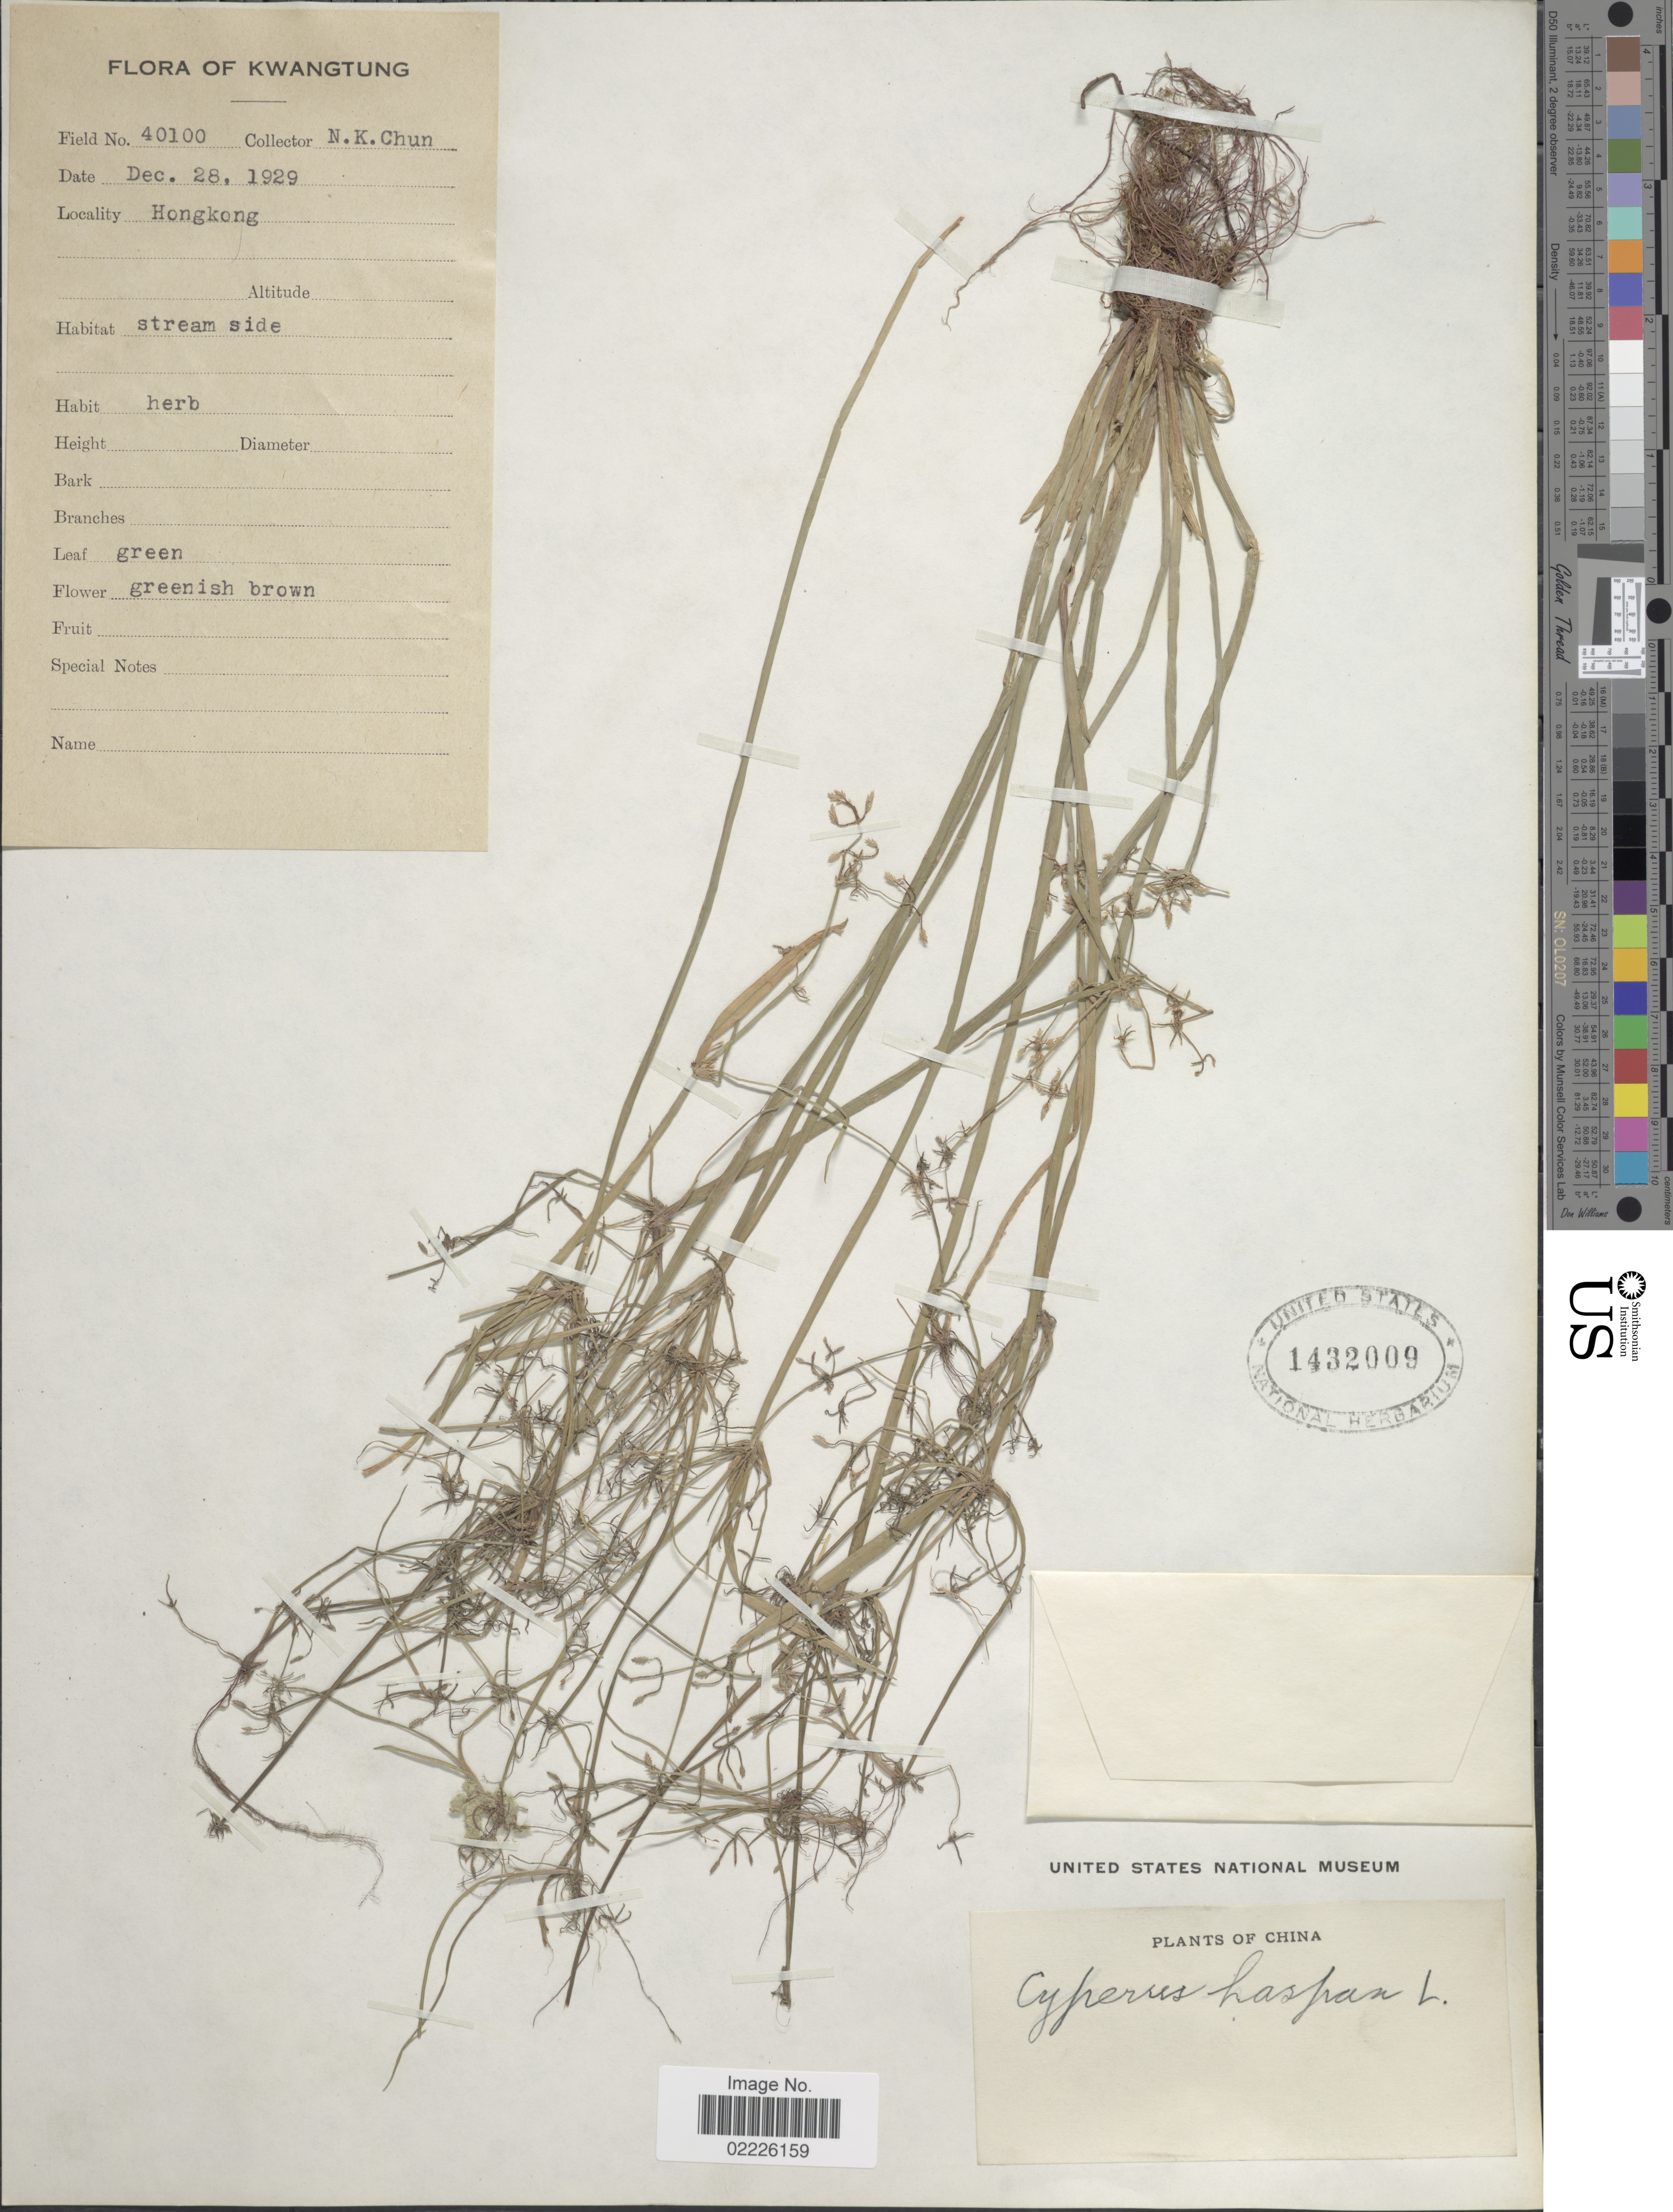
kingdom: Plantae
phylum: Tracheophyta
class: Liliopsida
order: Poales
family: Cyperaceae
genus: Cyperus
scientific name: Cyperus haspan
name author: L.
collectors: N. K. Chun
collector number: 40100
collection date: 1929-12-28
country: China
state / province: Guangdong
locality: Kwangtung, Hong Kong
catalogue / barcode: US 1432009